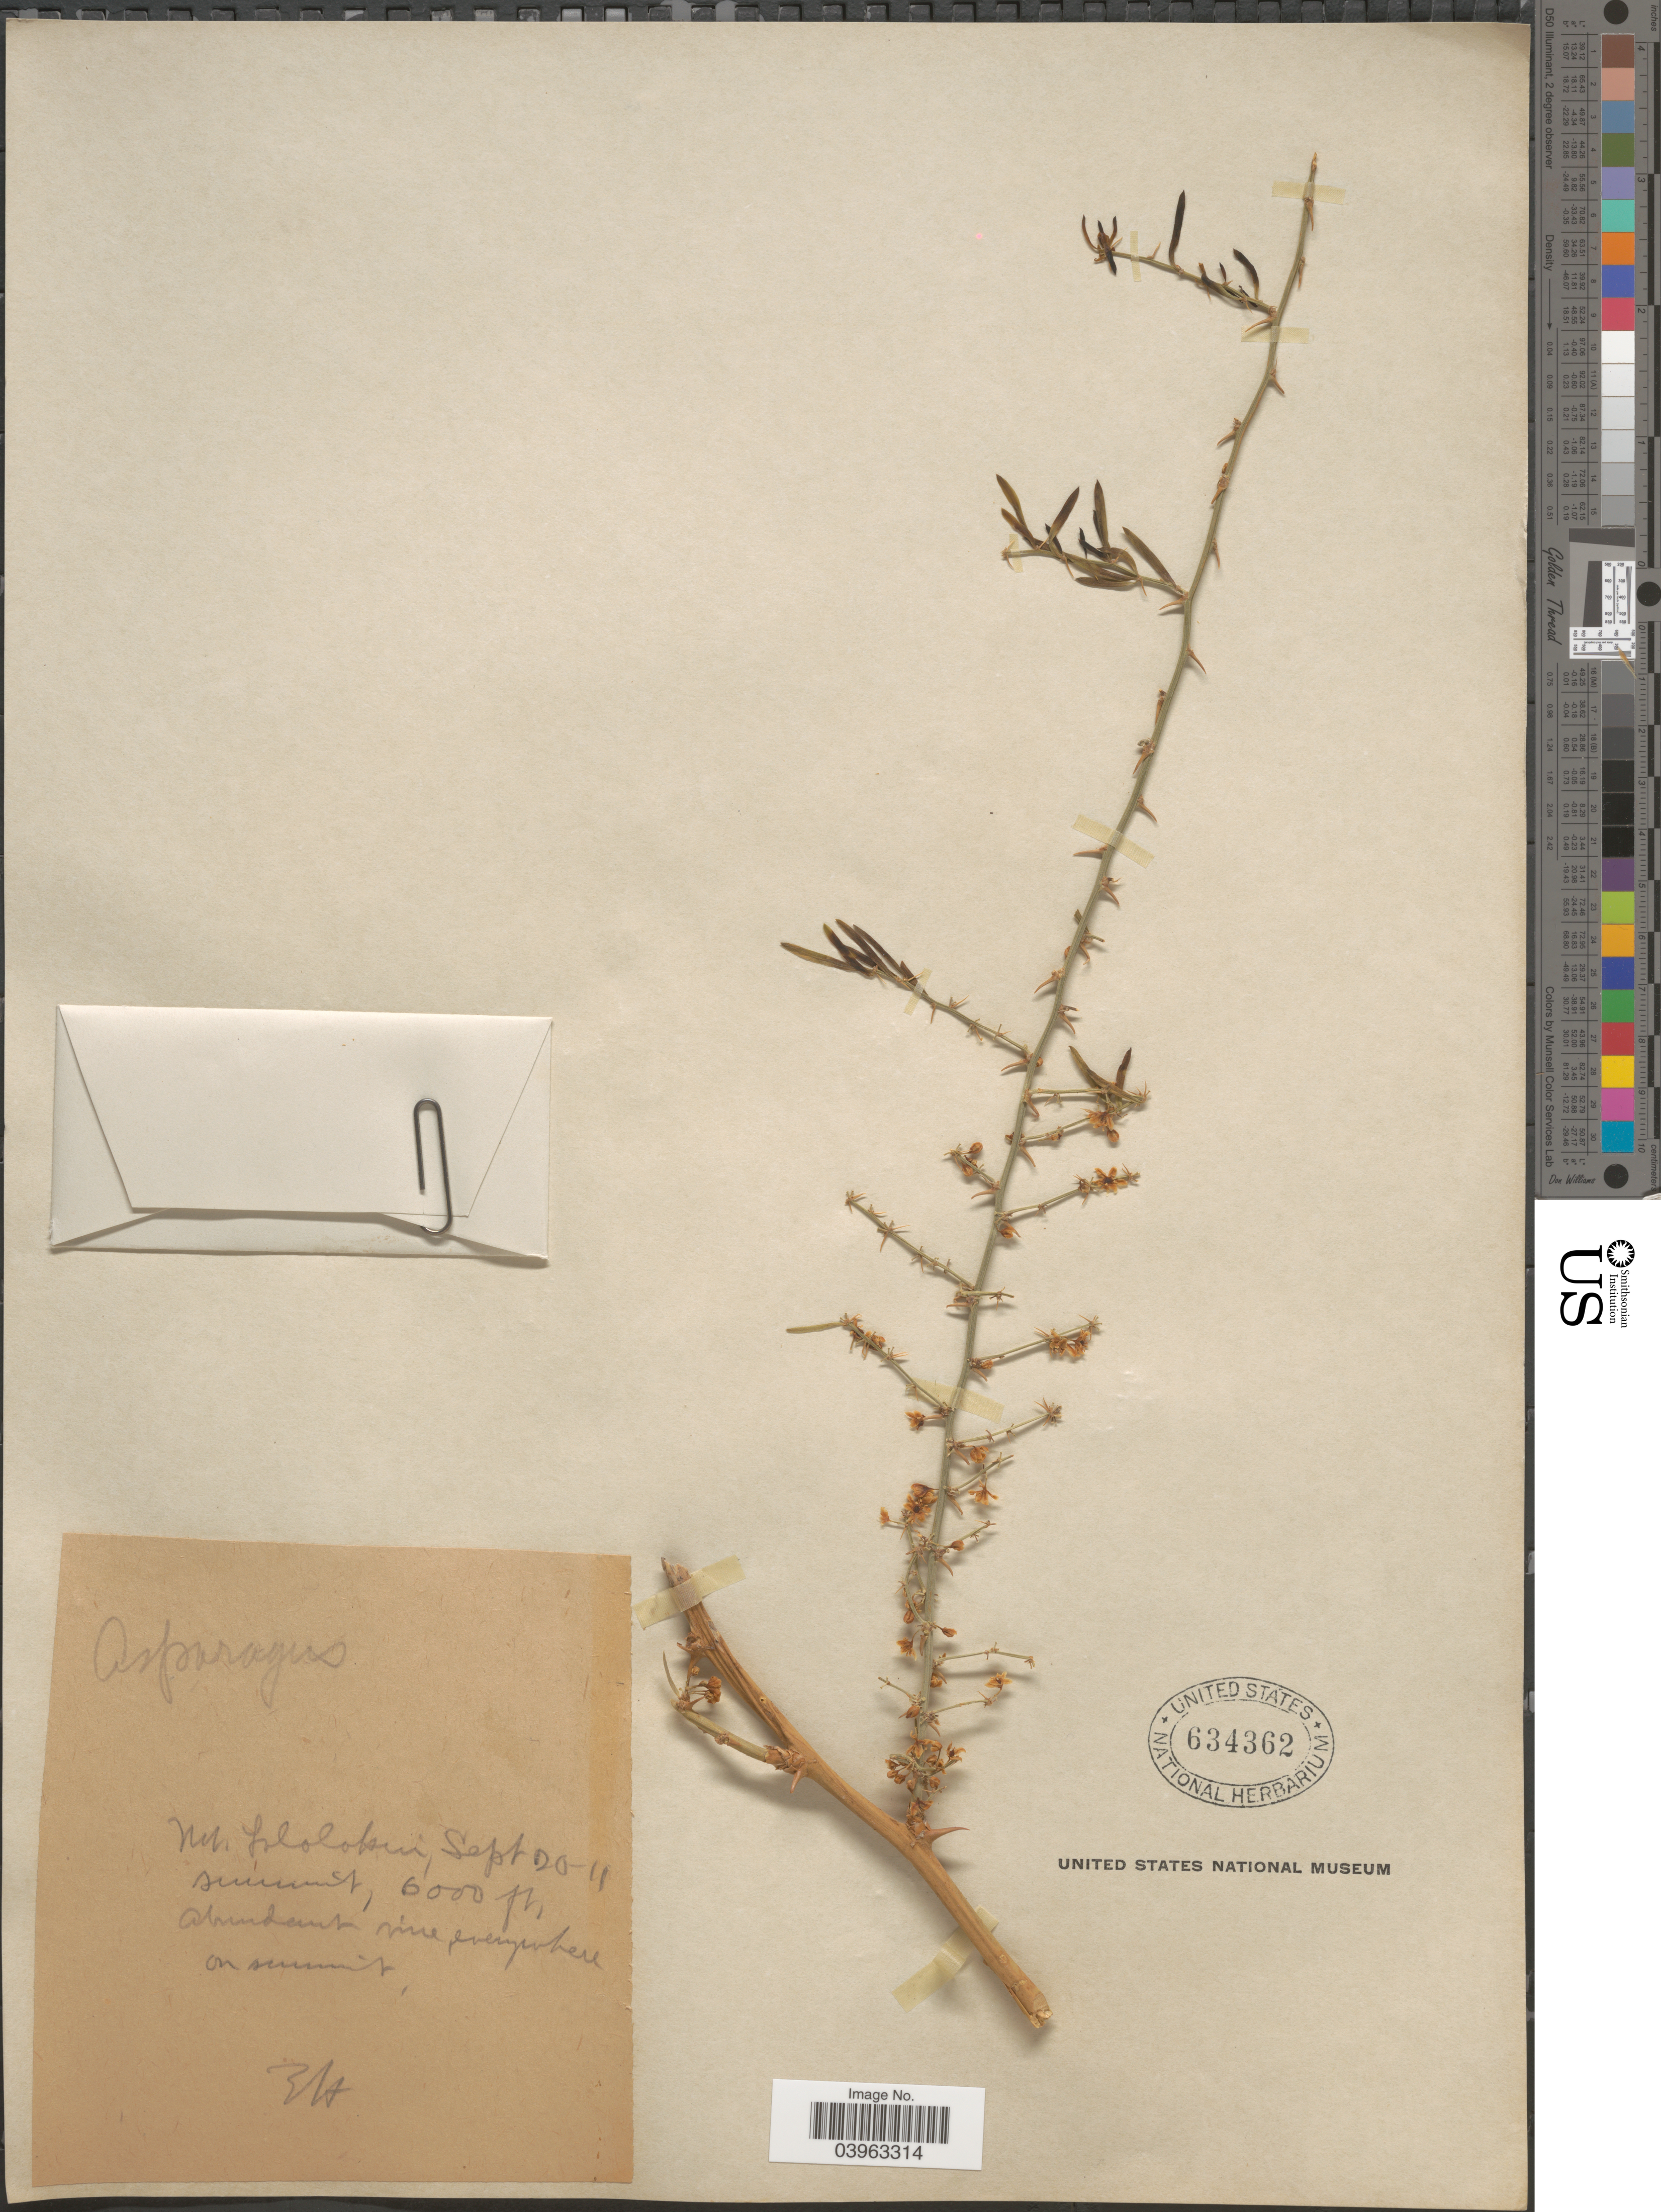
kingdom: Plantae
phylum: Tracheophyta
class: Liliopsida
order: Asparagales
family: Asparagaceae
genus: Asparagus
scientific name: Asparagus sp.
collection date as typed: Transcribed d/m/y: 20/9/11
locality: Mt. Sololokini. [interpreted]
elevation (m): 1829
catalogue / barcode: US 634362